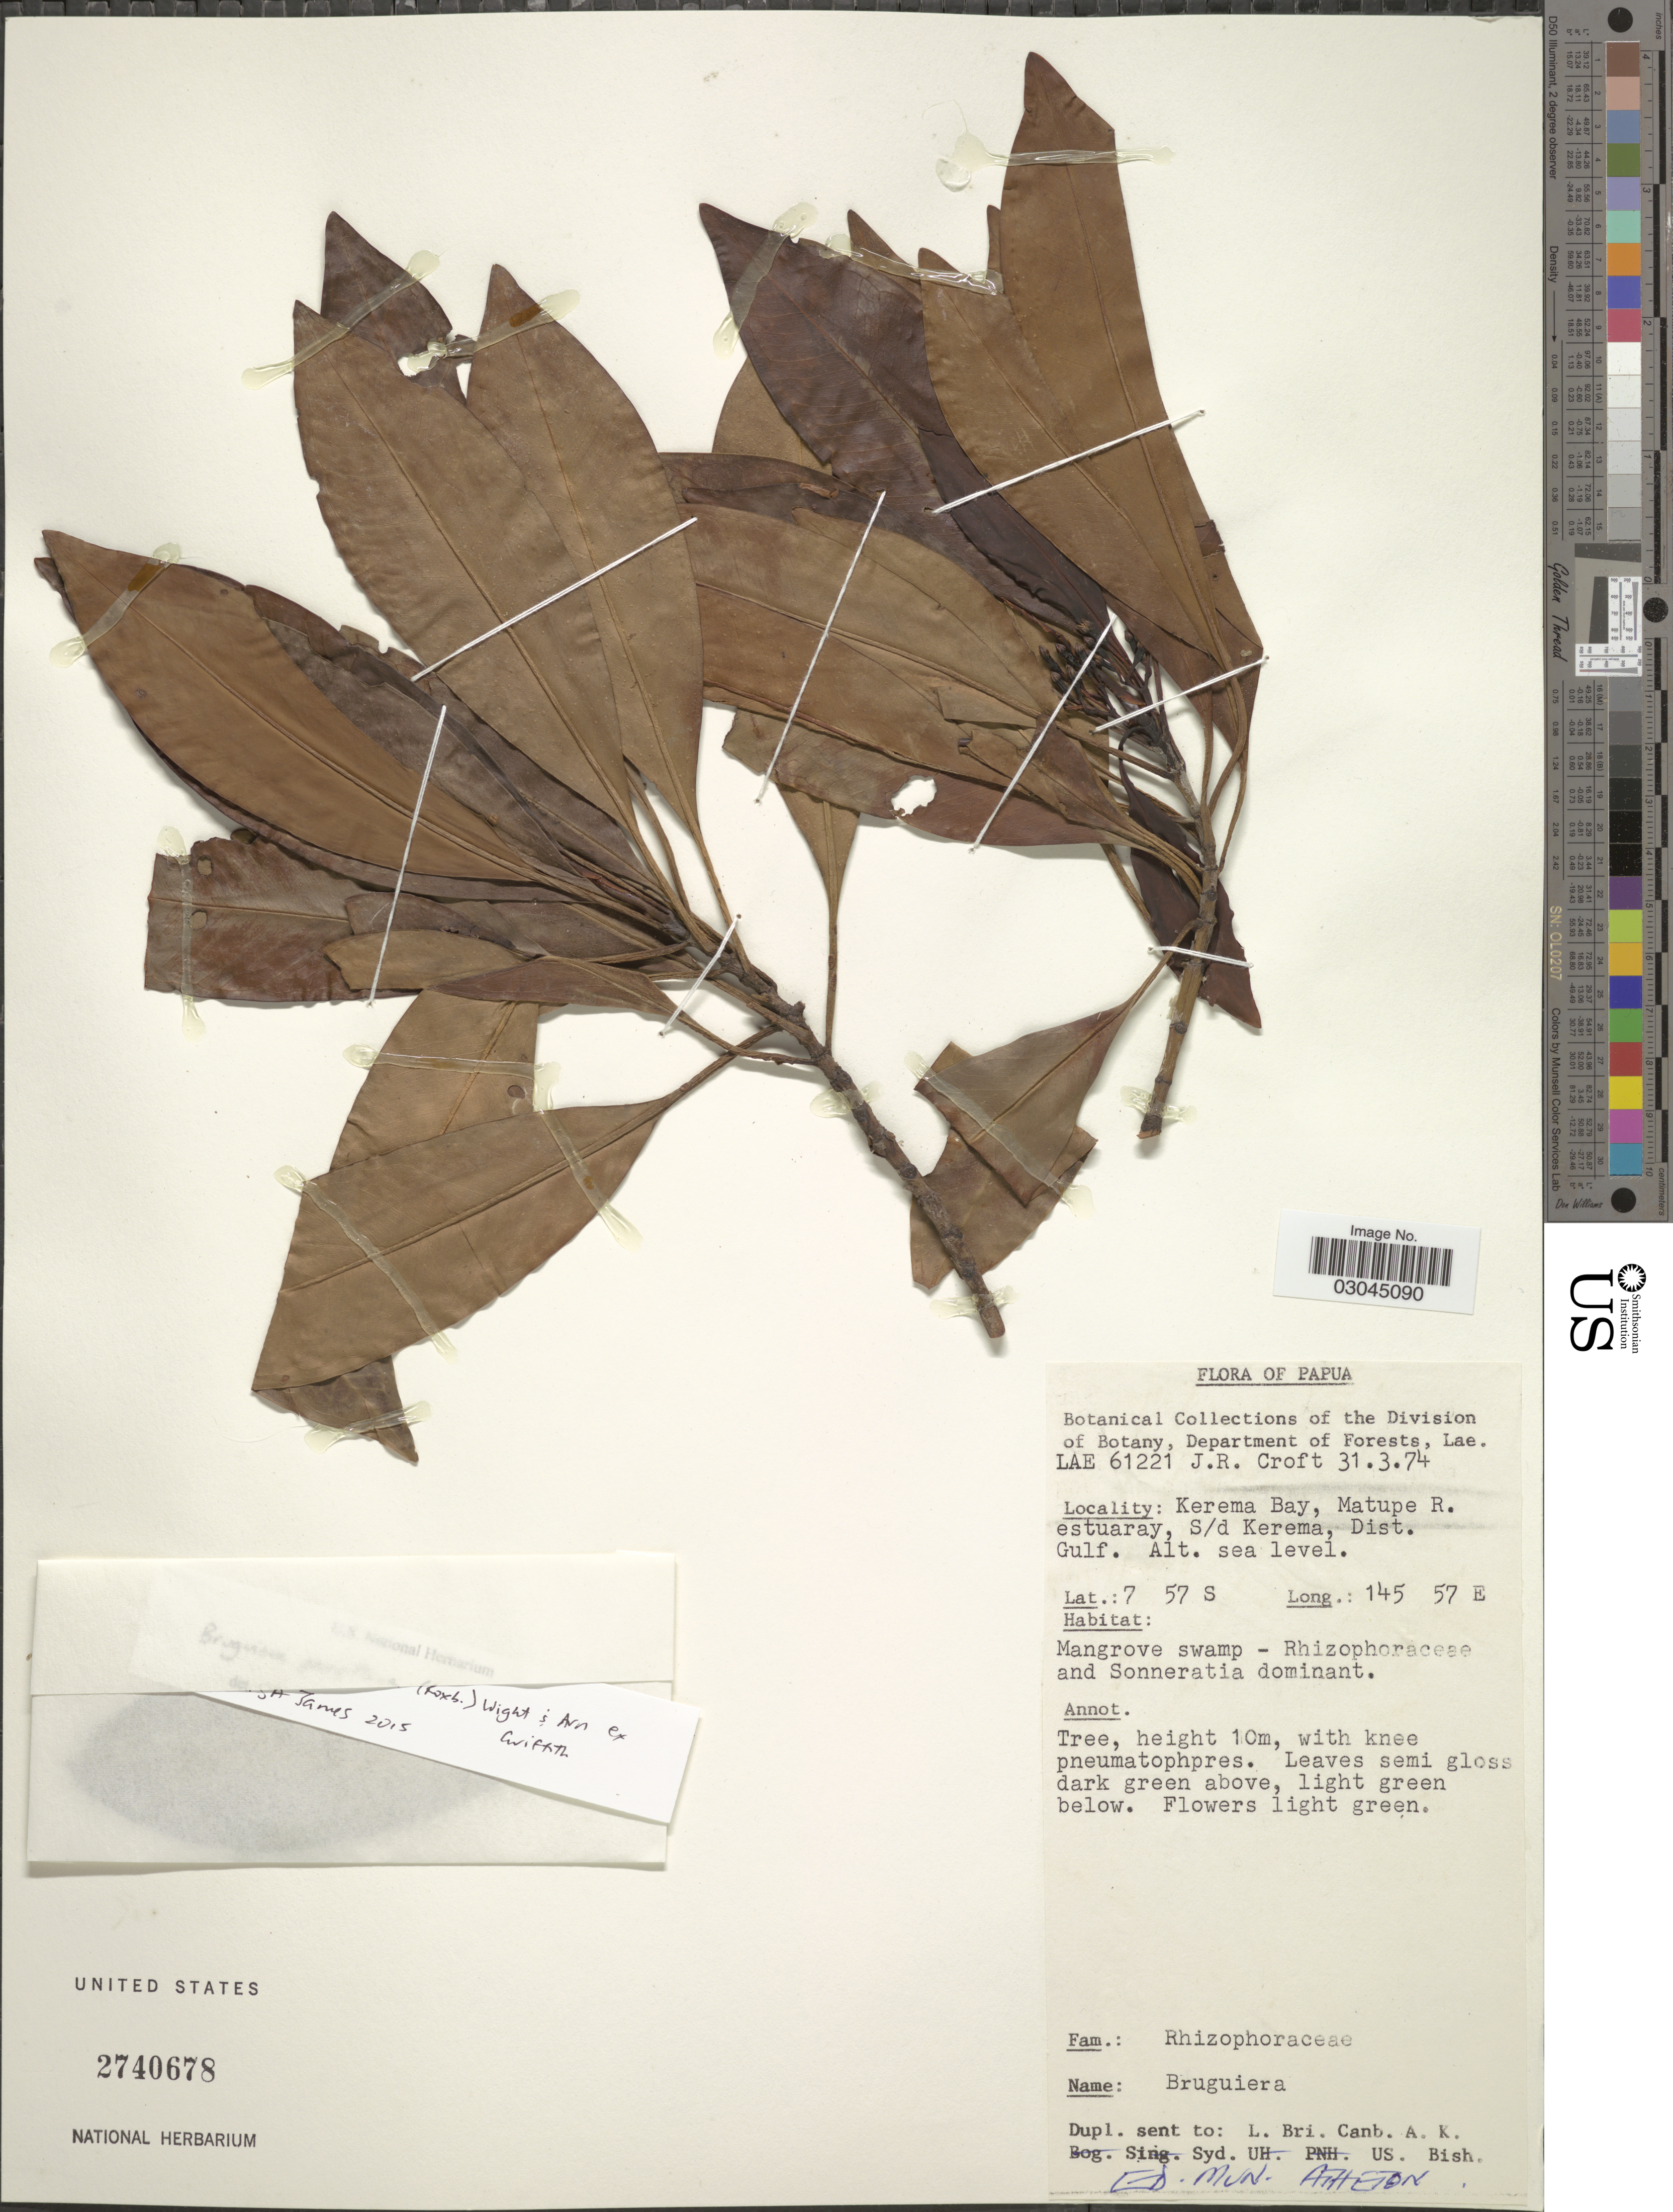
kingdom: Plantae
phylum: Tracheophyta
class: Magnoliopsida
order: Malpighiales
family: Rhizophoraceae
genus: Bruguiera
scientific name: Bruguiera parviflora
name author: (Roxb.) Wight & Arn. ex Griff.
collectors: J. R. Croft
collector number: LAE 61221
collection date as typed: Transcribed d/m/y: 31/3/74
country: Papua New Guinea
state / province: Gulf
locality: Papua, Kerema Bay, Matupe R., estuaray, S/d Kerema, Dist. Gulf.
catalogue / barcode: US 2740678